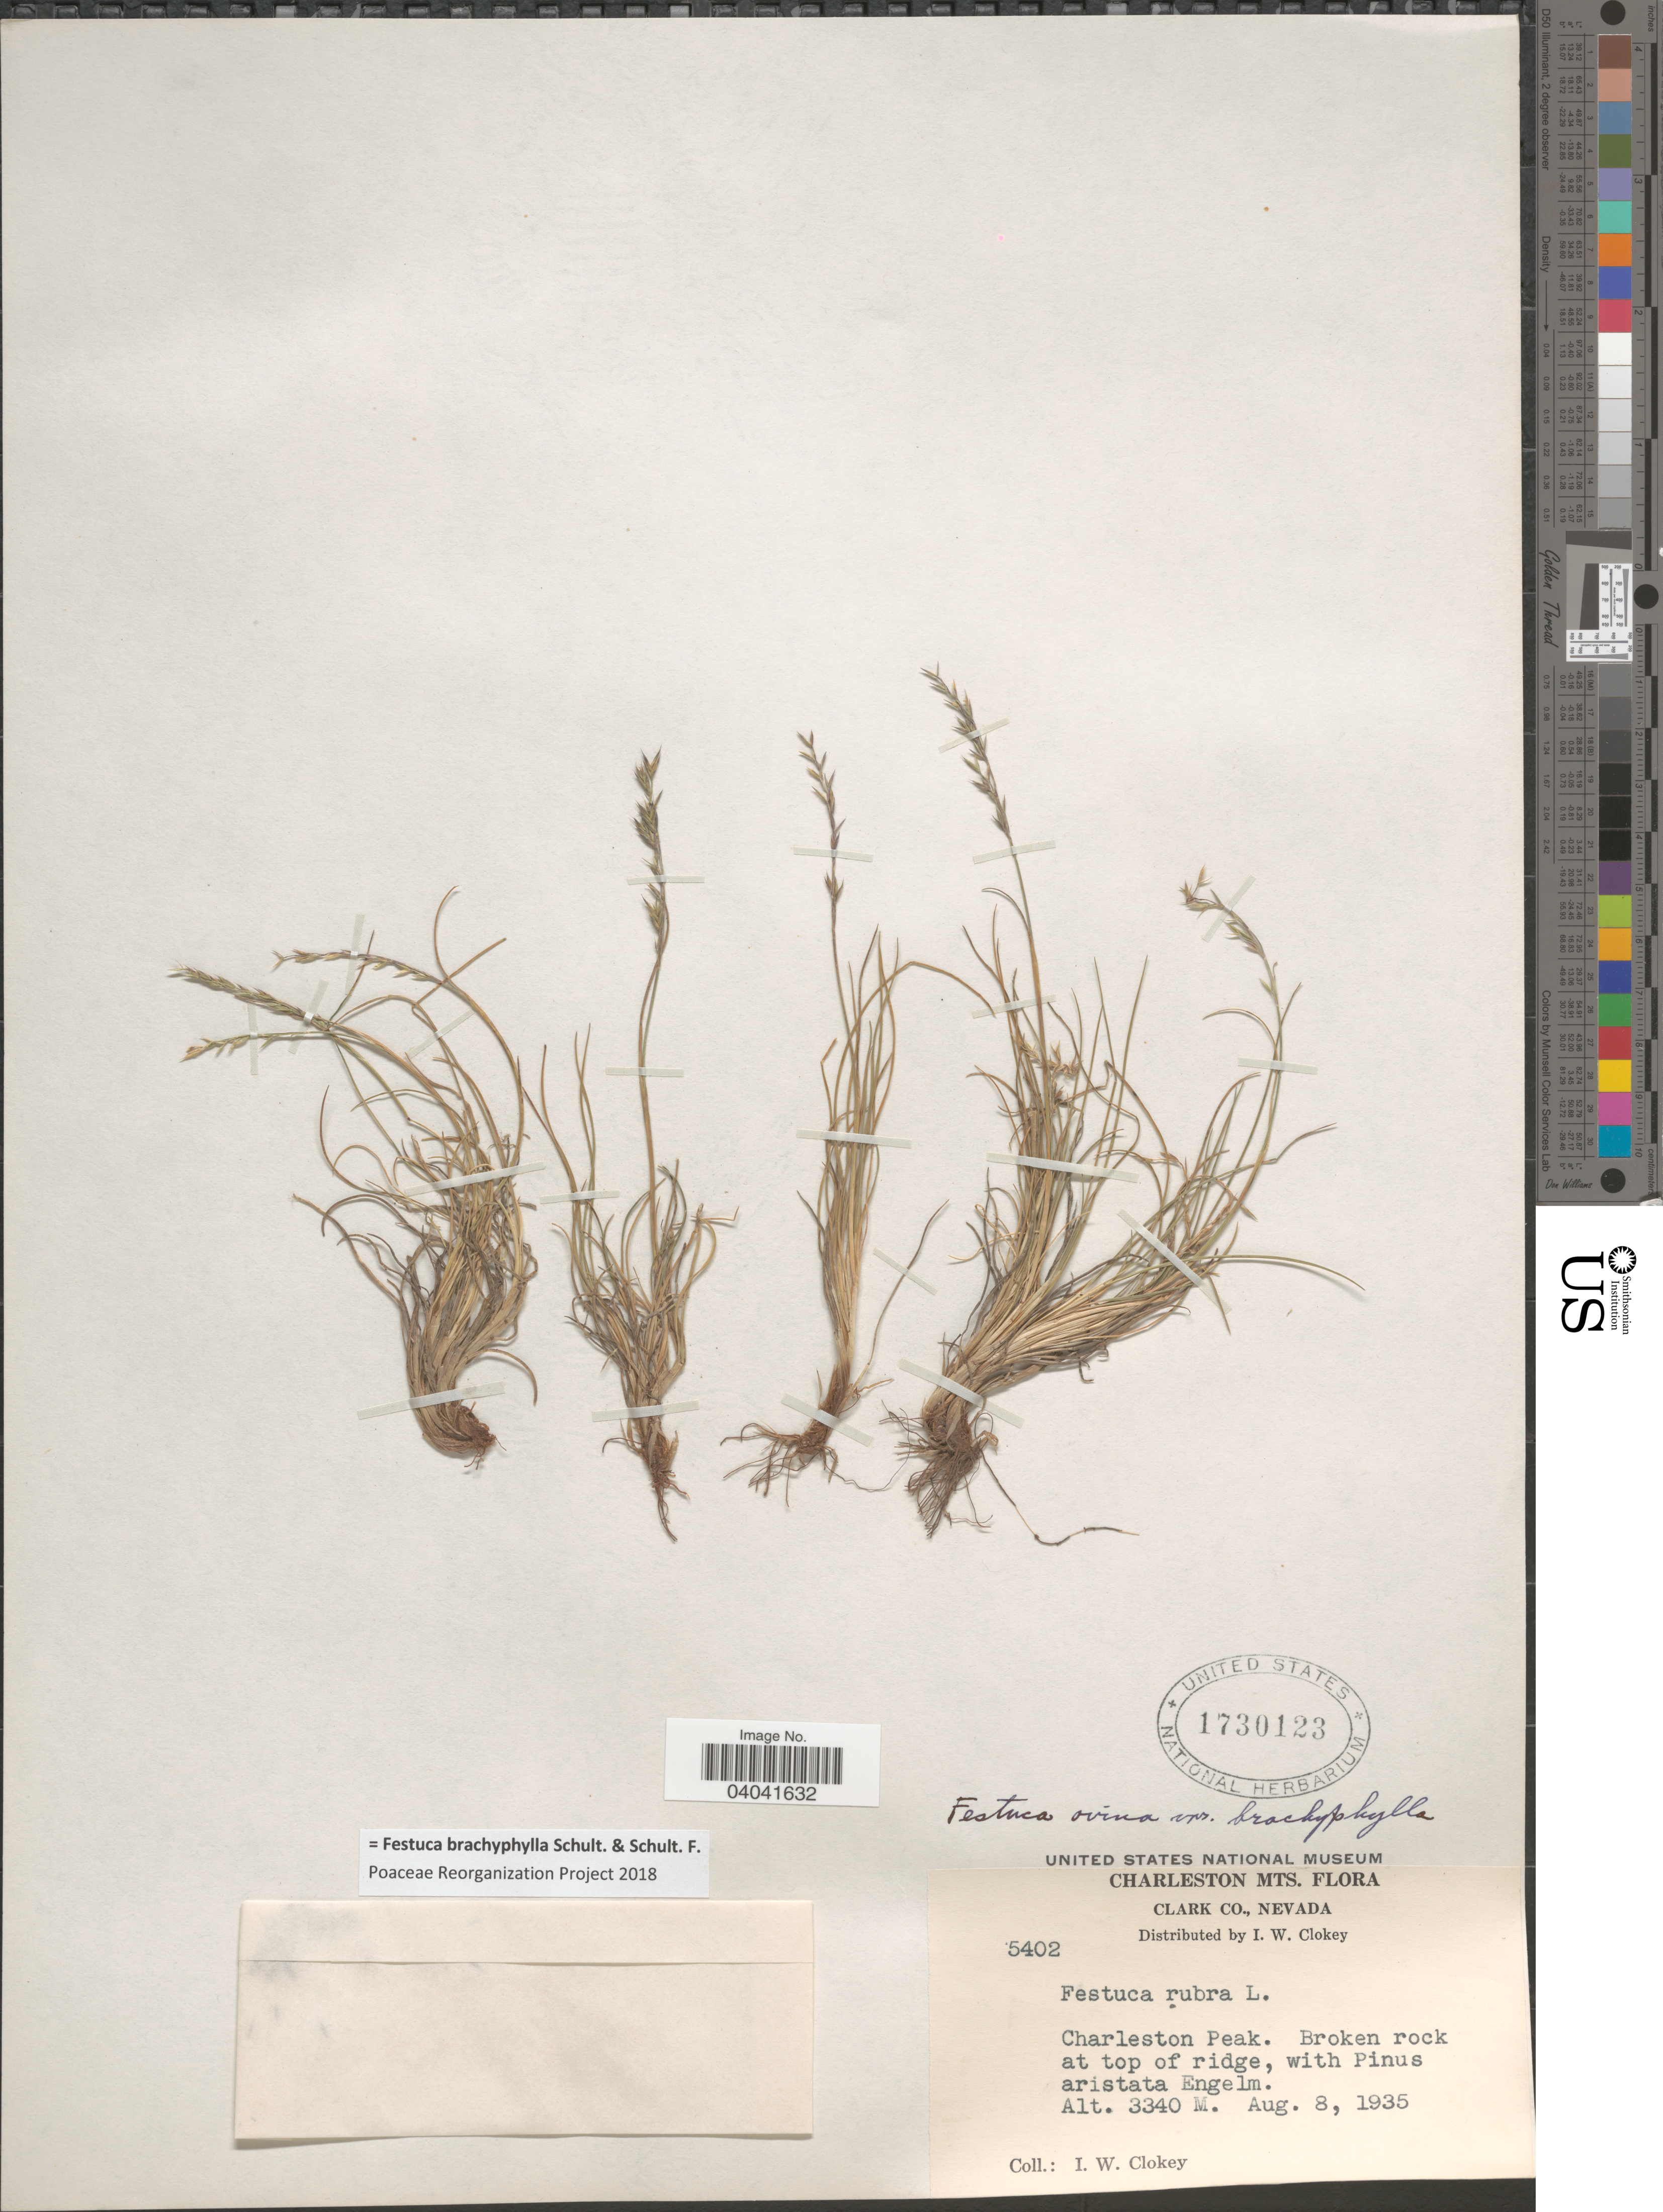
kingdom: Plantae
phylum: Tracheophyta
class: Liliopsida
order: Poales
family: Poaceae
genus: Festuca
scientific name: Festuca brachyphylla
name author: Schult. & Schult. f.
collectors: I. W. Clokey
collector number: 5402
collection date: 1935-08-08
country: United States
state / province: Nevada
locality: Charleston Mts. Clark Co. Charleston Peak. Broken rock at top of ridge.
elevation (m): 3340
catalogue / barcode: US 1730123